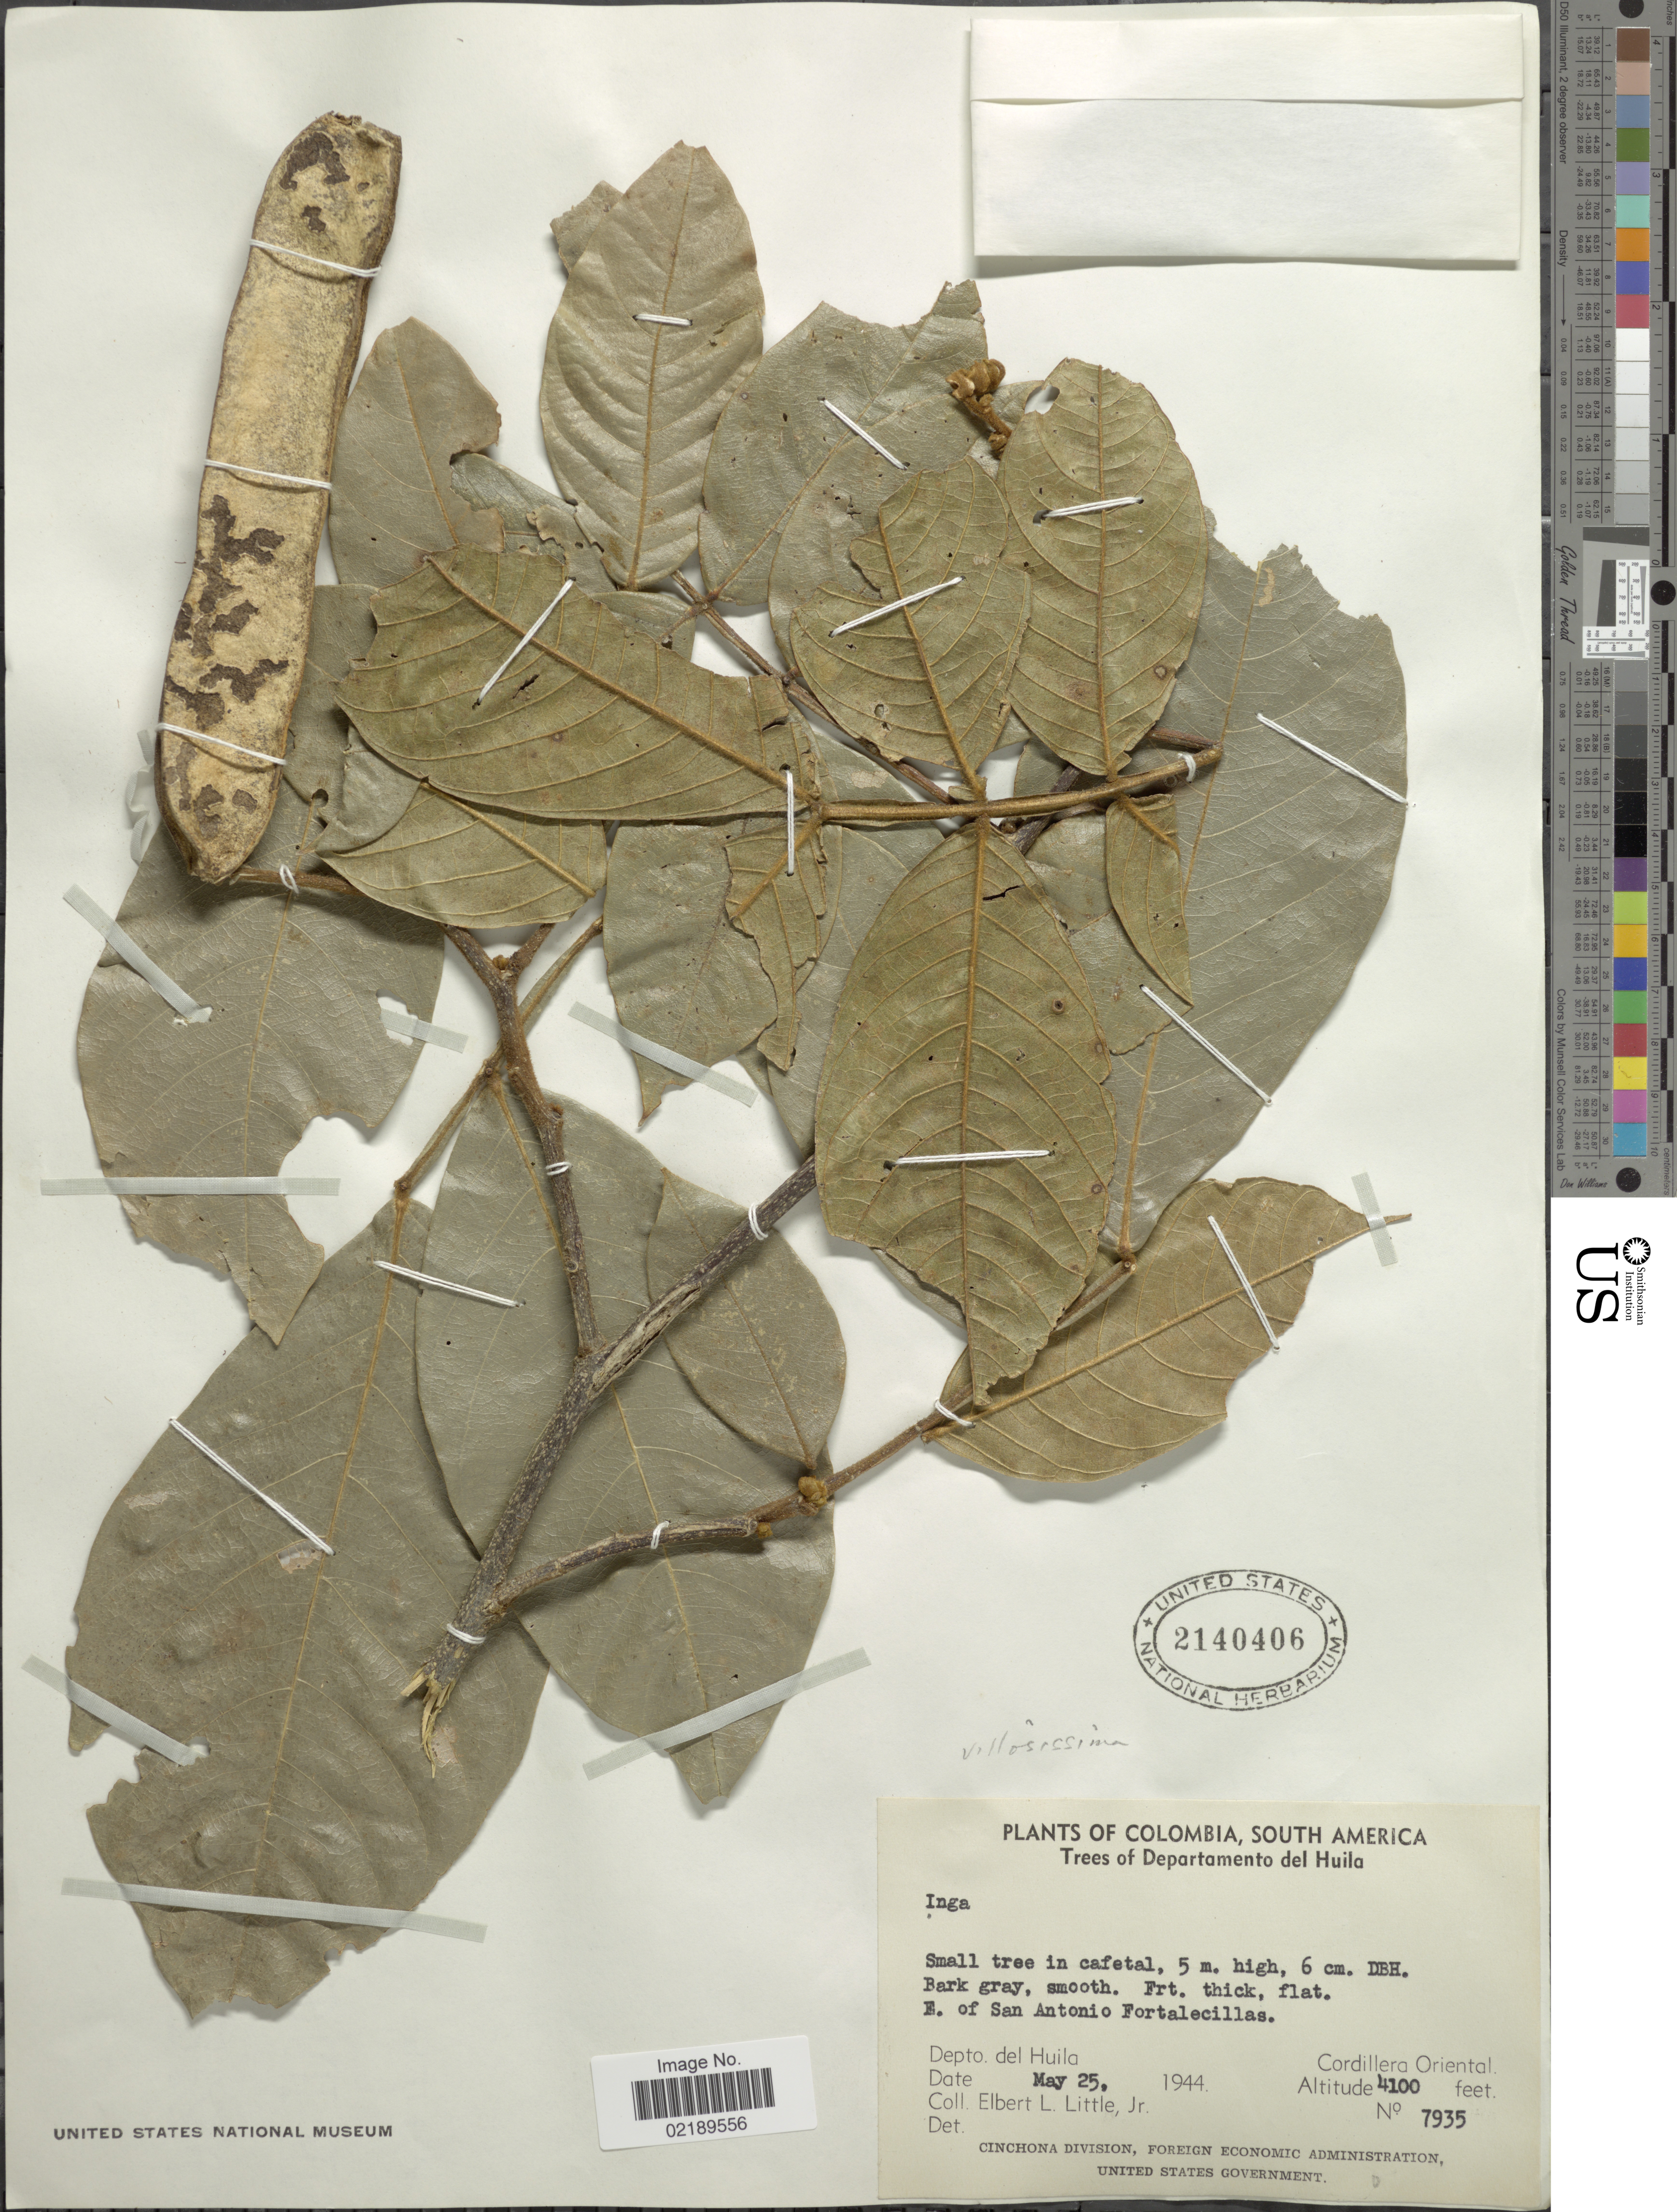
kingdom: Plantae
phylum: Tracheophyta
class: Magnoliopsida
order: Fabales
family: Fabaceae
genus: Inga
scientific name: Inga sapindoides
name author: Willd.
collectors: E. L. Little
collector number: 7935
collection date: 1944-05-25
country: Colombia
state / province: Huila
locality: E. of San Antonio Fortalecillas, Cordillera Oriental.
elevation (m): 1250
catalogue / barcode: US 2140406